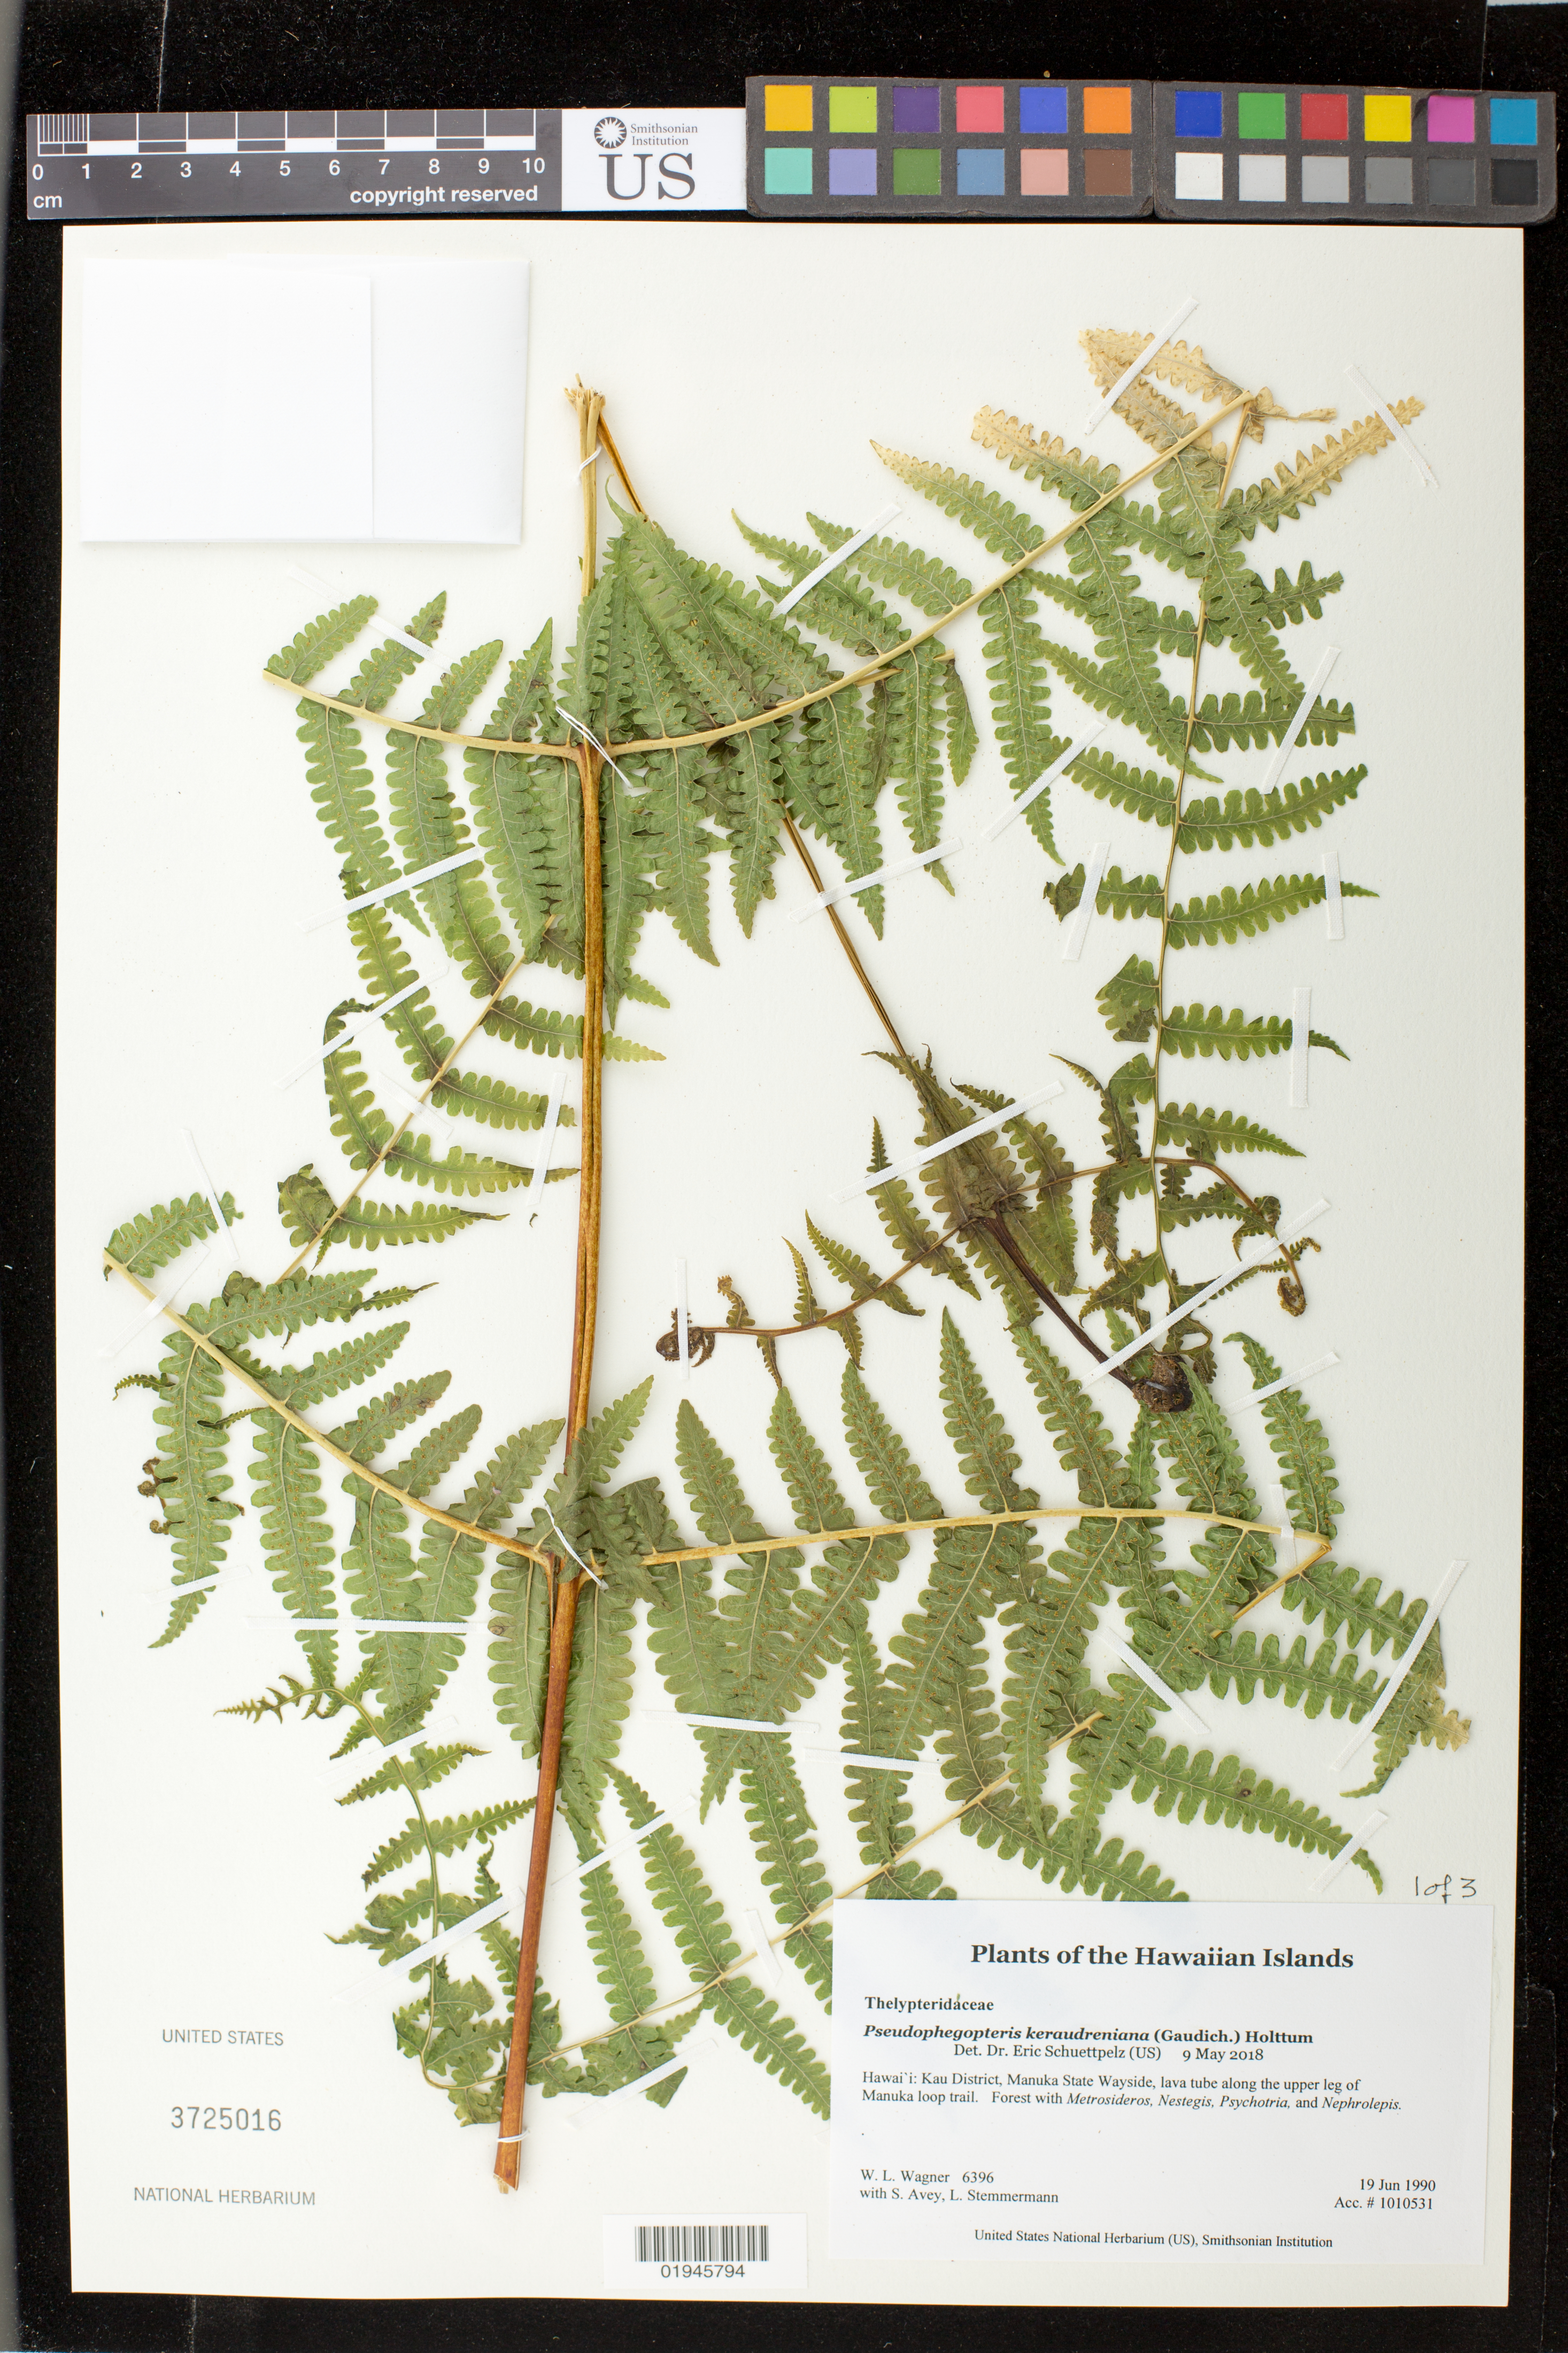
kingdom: Plantae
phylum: Tracheophyta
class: Polypodiopsida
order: Polypodiales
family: Thelypteridaceae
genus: Pseudophegopteris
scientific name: Pseudophegopteris keraudreniana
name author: (Gaudich.) Holttum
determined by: Schuettpelz, E., (US), Smithsonian Institution - National Museum of Natural History (UNITED STATES)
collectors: W. L. Wagner, S. Avey & L. Stemmermann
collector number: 6396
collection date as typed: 19 Jun 1990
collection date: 1990-06-19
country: United States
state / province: Hawaii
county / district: Hawaii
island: Hawaii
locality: Kau District, Manuka State Wayside, lava tube along the upper leg of Manuka loop trail.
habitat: Forest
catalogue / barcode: US 3725016